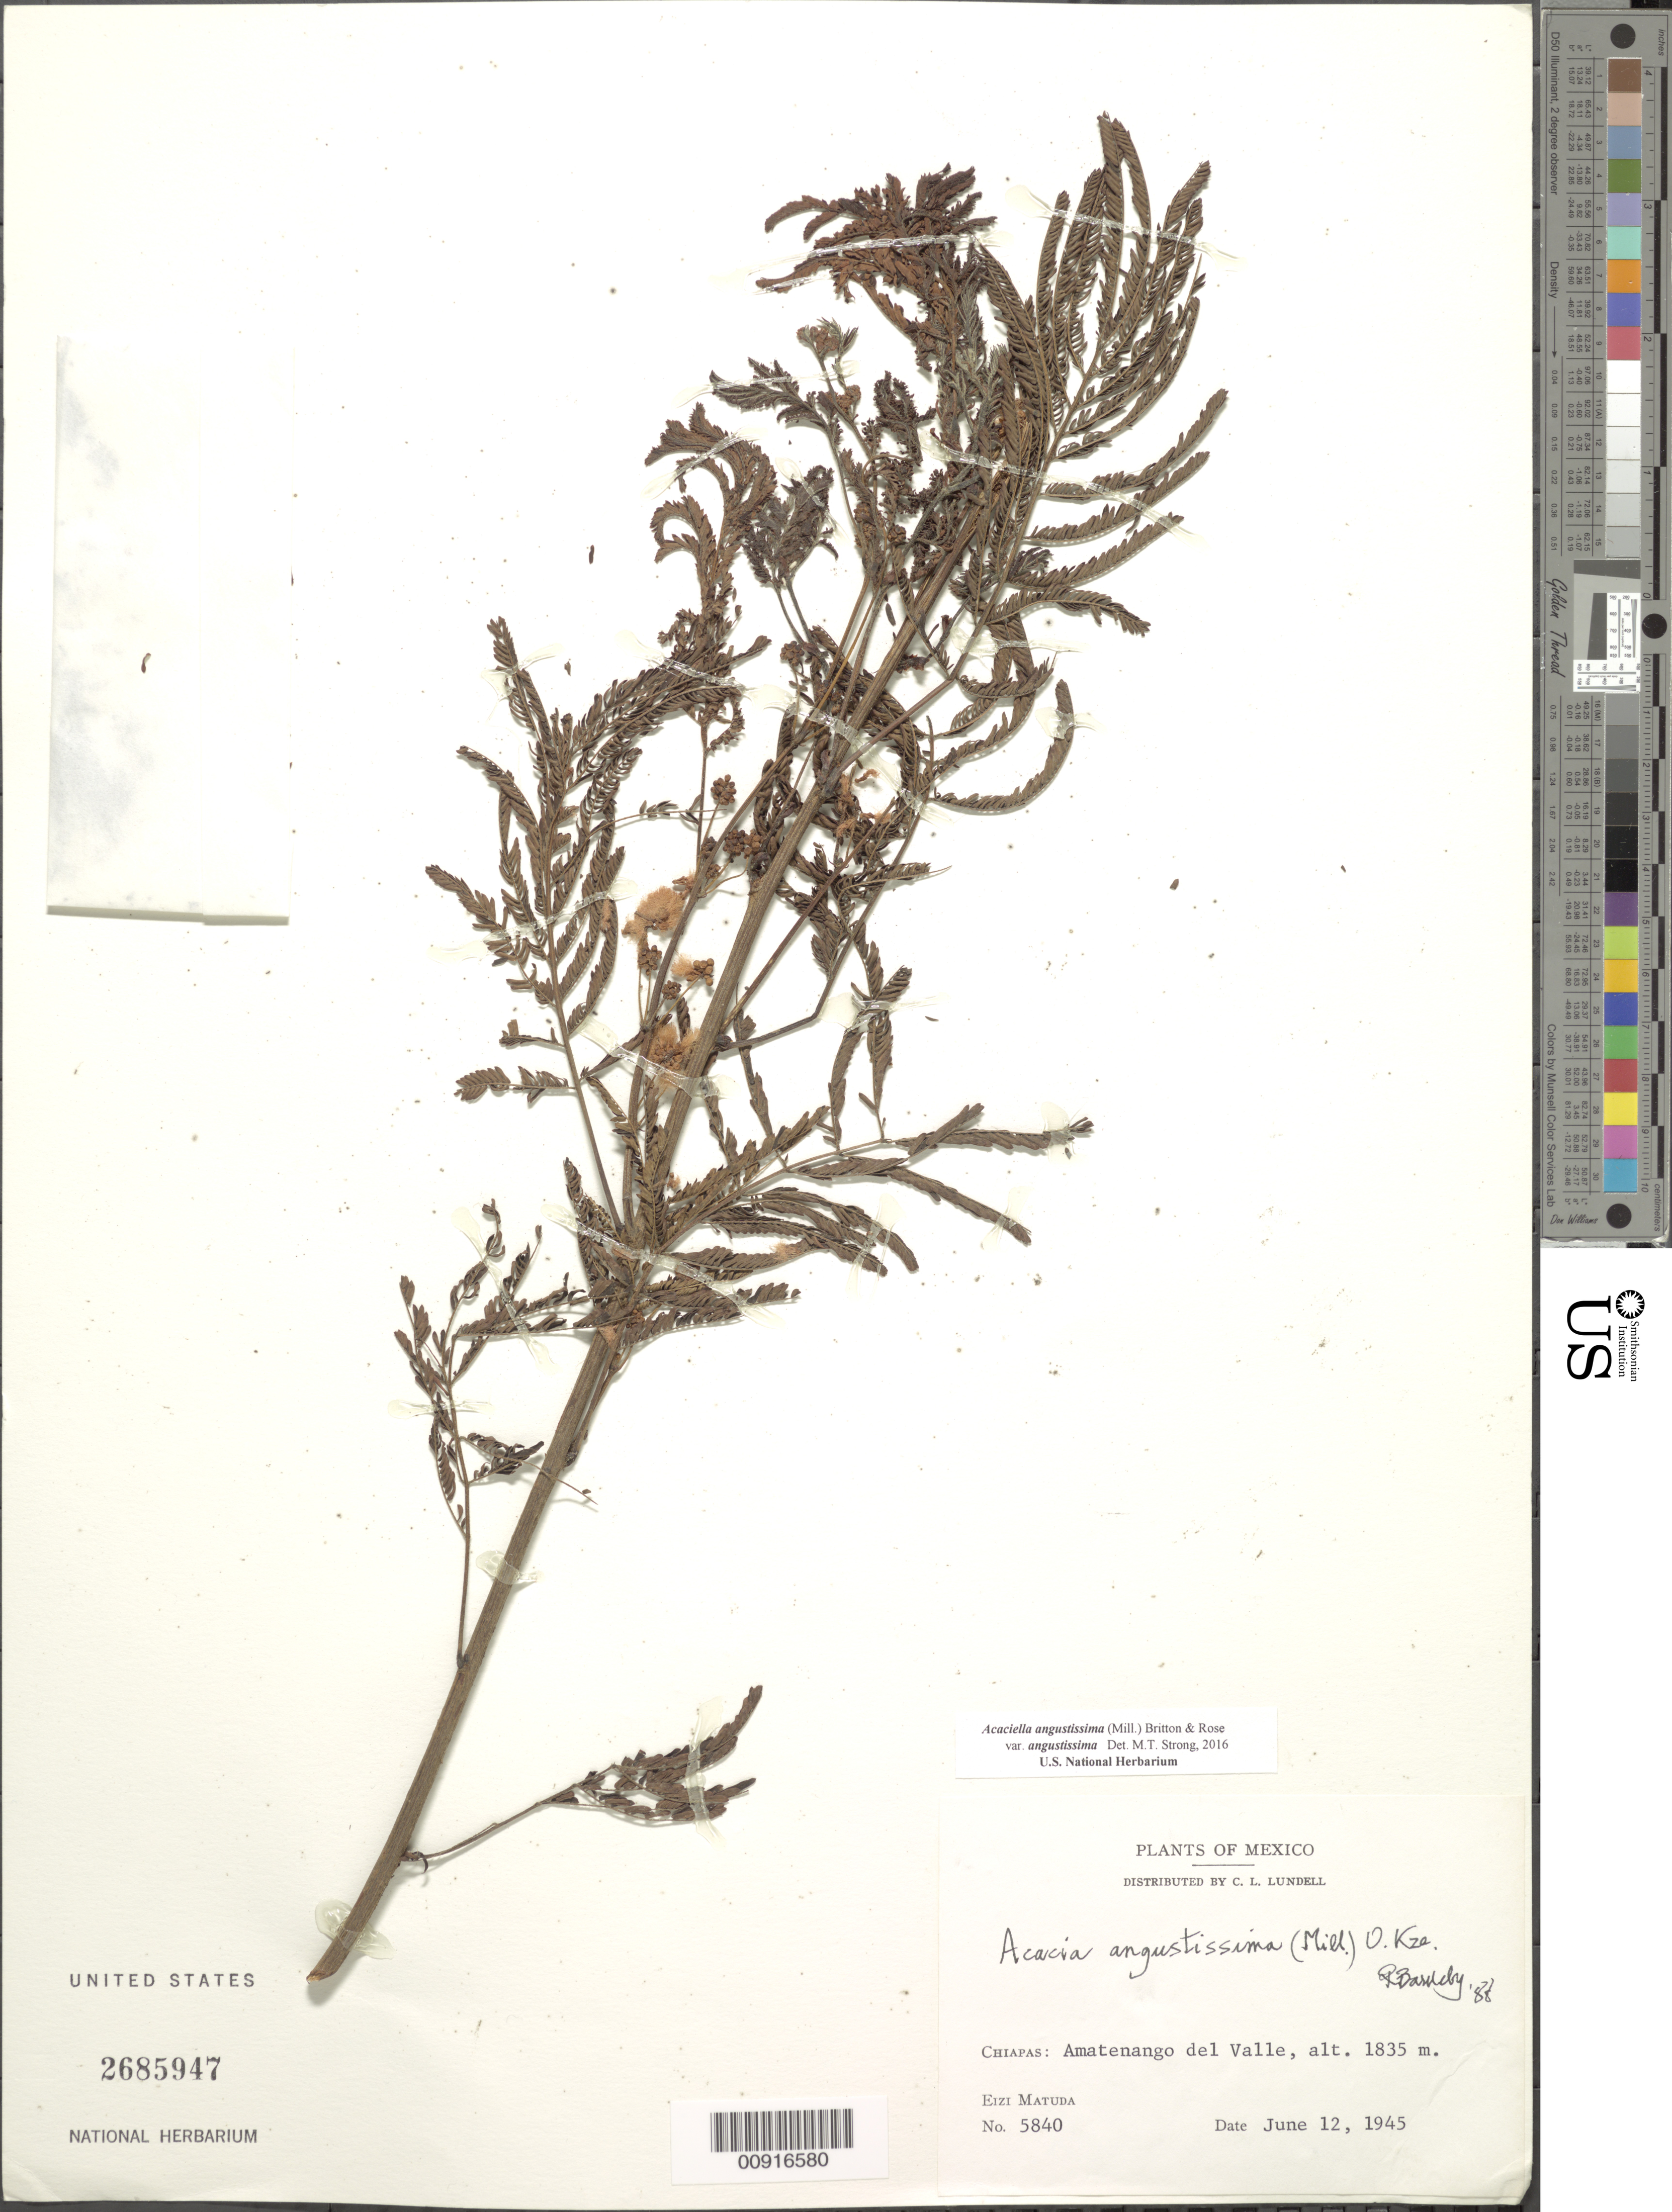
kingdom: Plantae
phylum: Tracheophyta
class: Magnoliopsida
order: Fabales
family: Fabaceae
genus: Acaciella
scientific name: Acaciella angustissima var. angustissima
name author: (Mill.) Britton & Rose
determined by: Strong, M. T., (US), Smithsonian Institution - National Museum of Natural History (UNITED STATES)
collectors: E. Matuda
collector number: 5840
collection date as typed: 12 Jun 1945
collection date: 1945-06-12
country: Mexico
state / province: Chiapas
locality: Chiapas: Amatenango del Valle.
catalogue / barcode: US 2685947